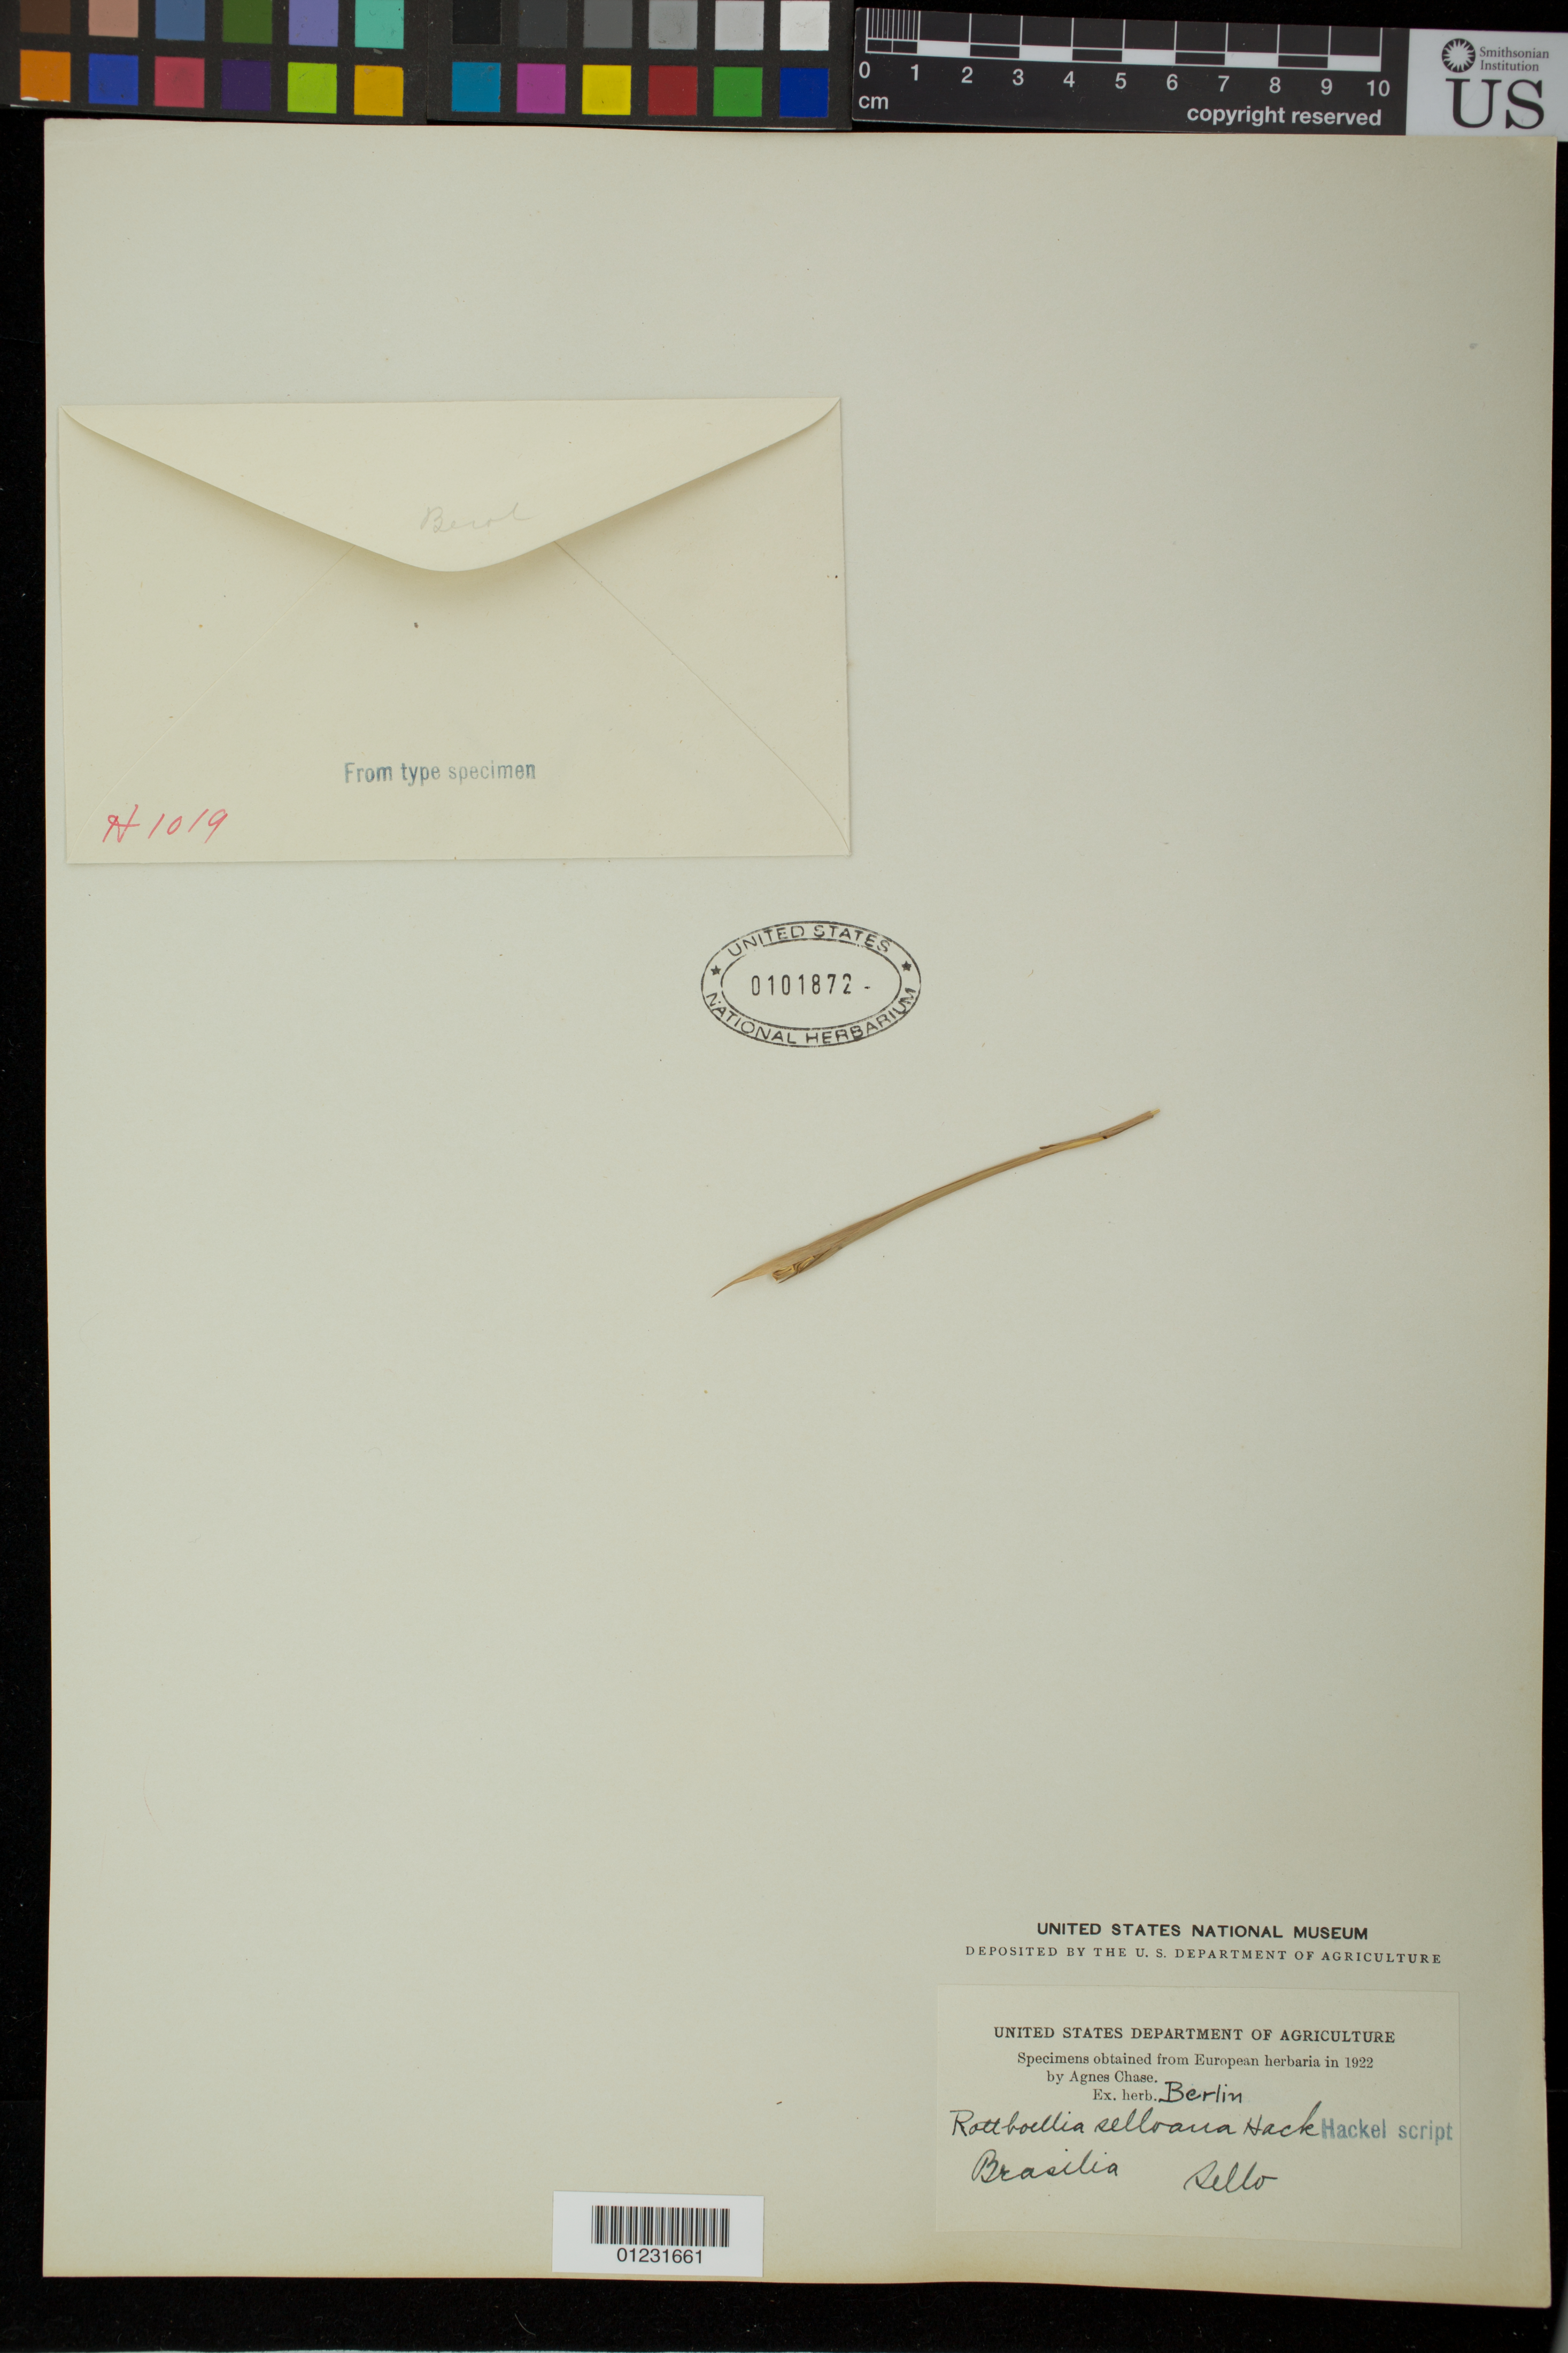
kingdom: Plantae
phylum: Tracheophyta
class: Liliopsida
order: Poales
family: Poaceae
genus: Rottboellia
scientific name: Rottboellia selloana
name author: Hack.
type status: Type Collection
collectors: -. Sello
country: Brazil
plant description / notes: Fragmentary material of type specimen ex herb. Berlin.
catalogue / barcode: US 101872